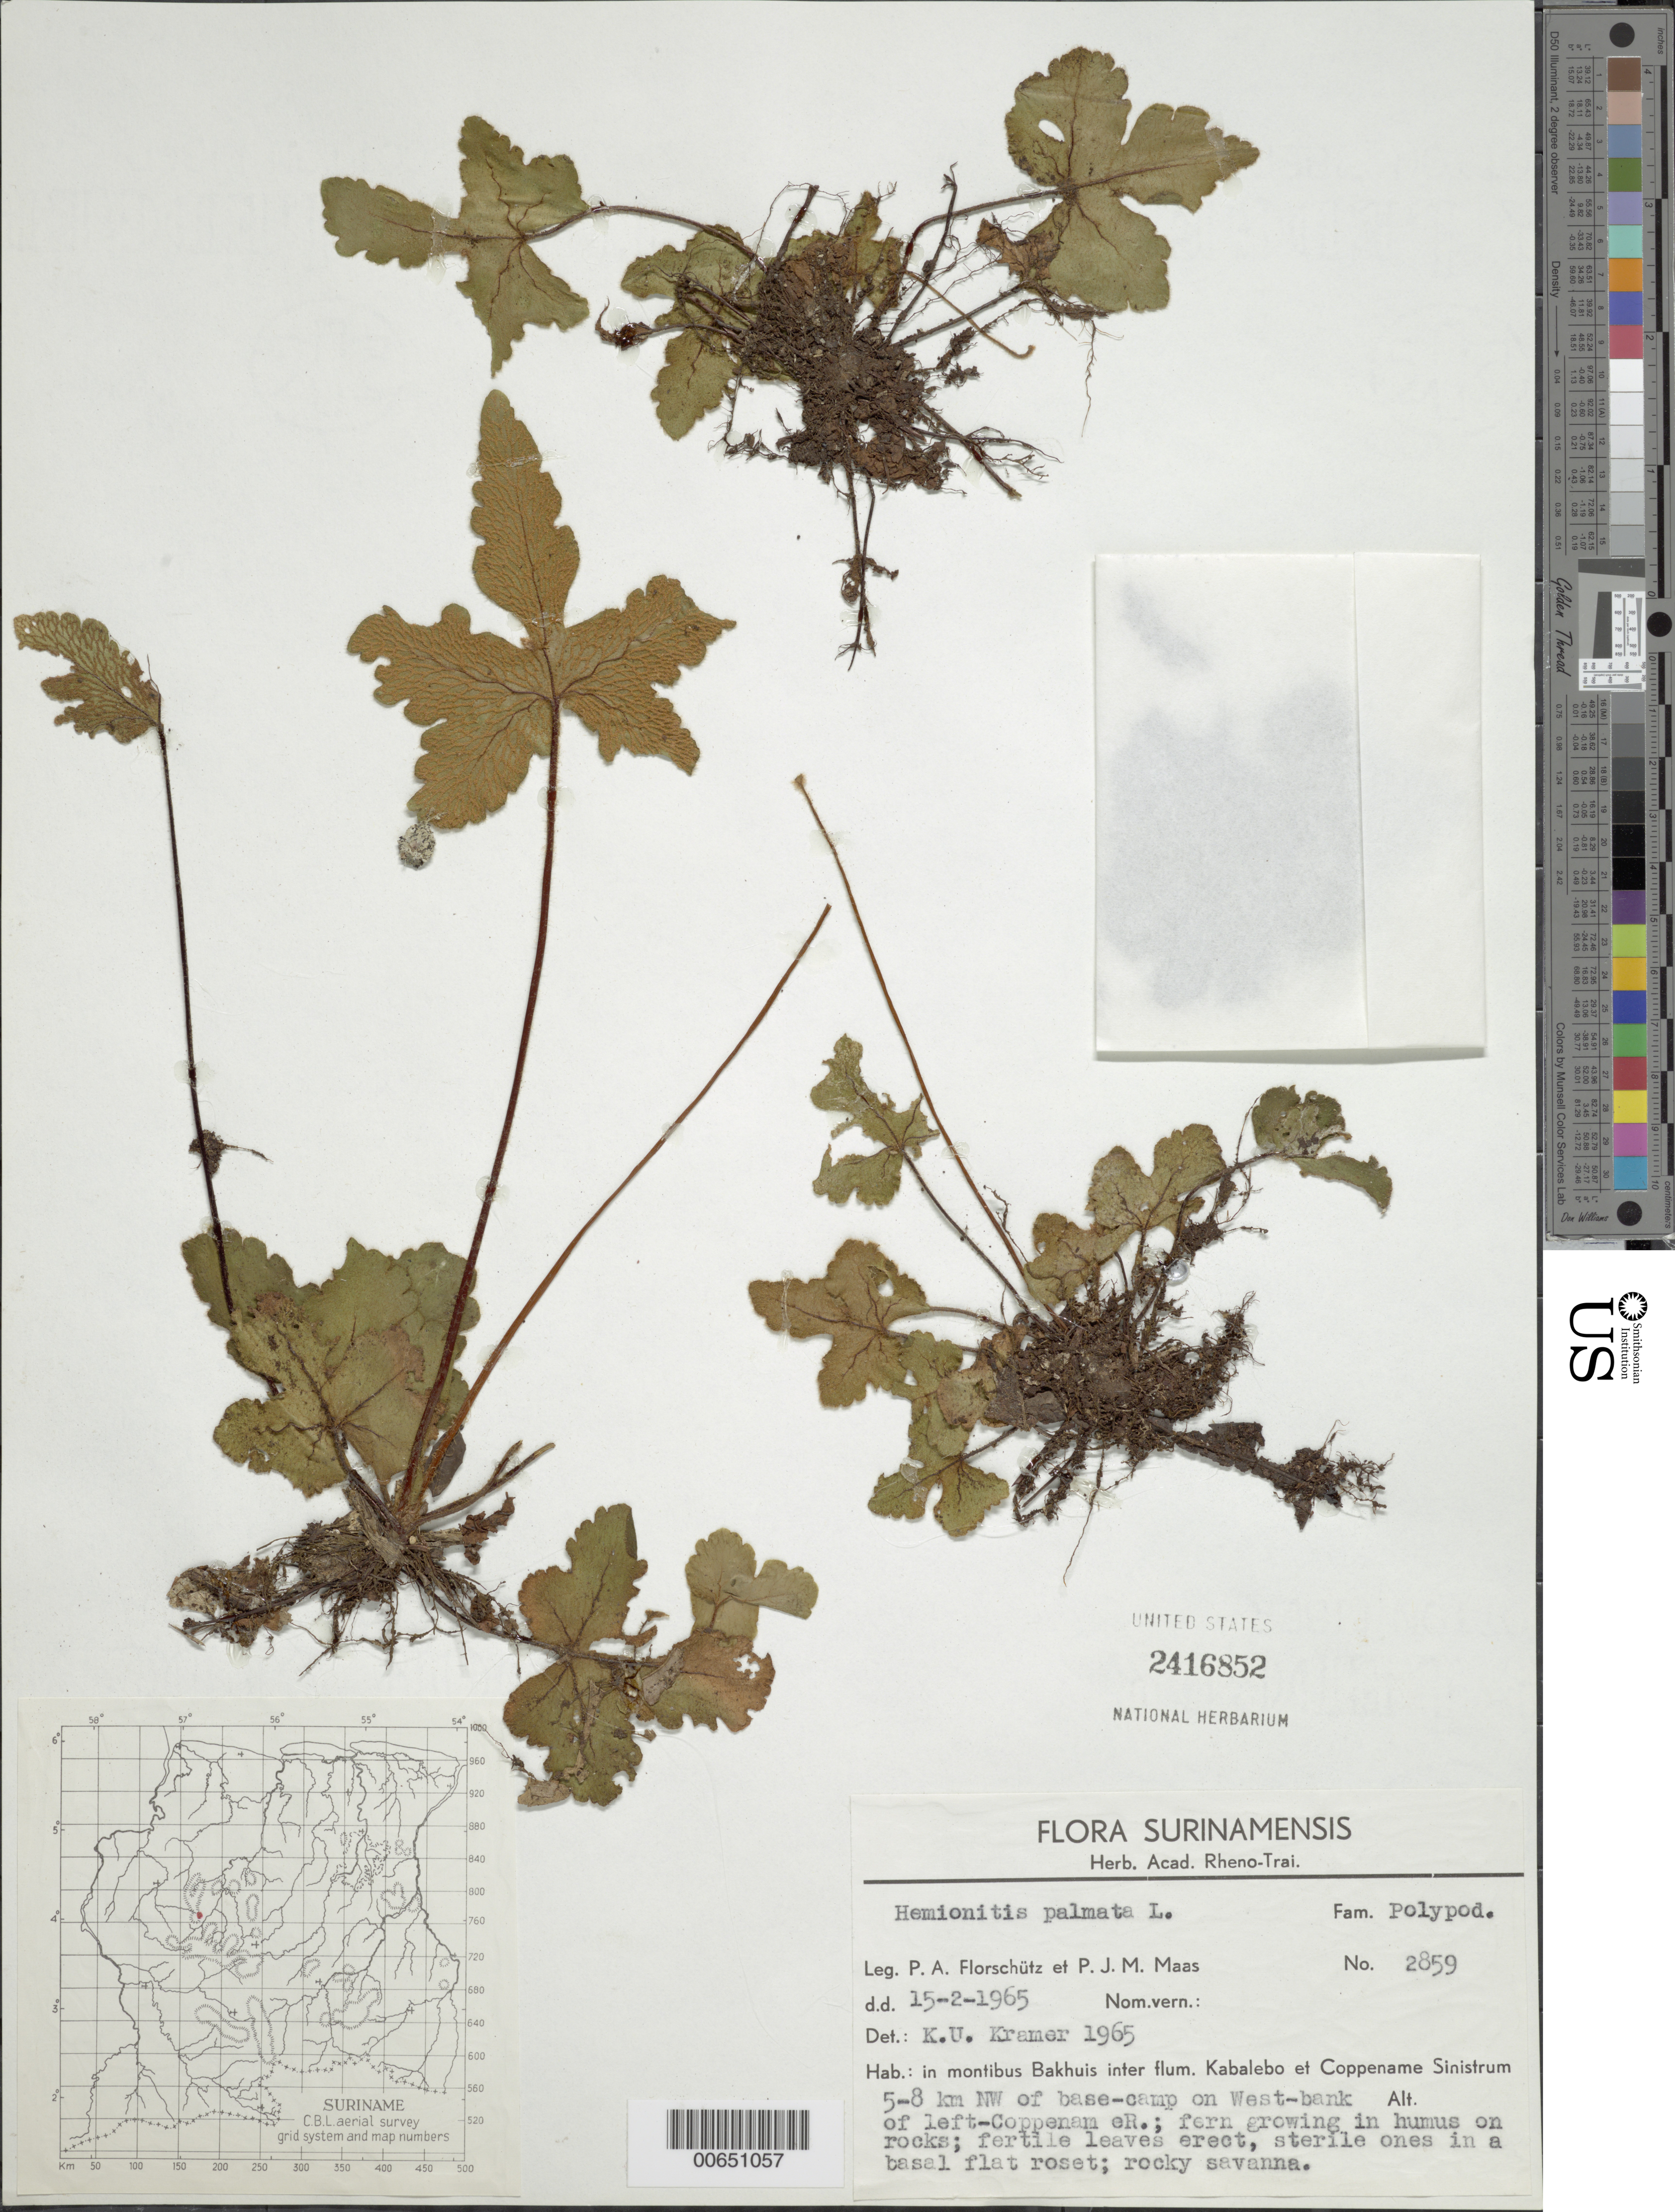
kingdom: Plantae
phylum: Tracheophyta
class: Polypodiopsida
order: Polypodiales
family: Pteridaceae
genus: Hemionitis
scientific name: Hemionitis palmata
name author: L.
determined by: Kramer, K. U.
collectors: P. Florschütz & P. Maas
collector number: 2859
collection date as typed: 15-Feb-65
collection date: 1965-02-15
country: Suriname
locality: Mont Bakhuis, betw. Kabalebo & Coppename Rivers, 5-8 km NW of base camp, banks of Coppename R.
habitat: Rocky savanna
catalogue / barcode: US 2416852